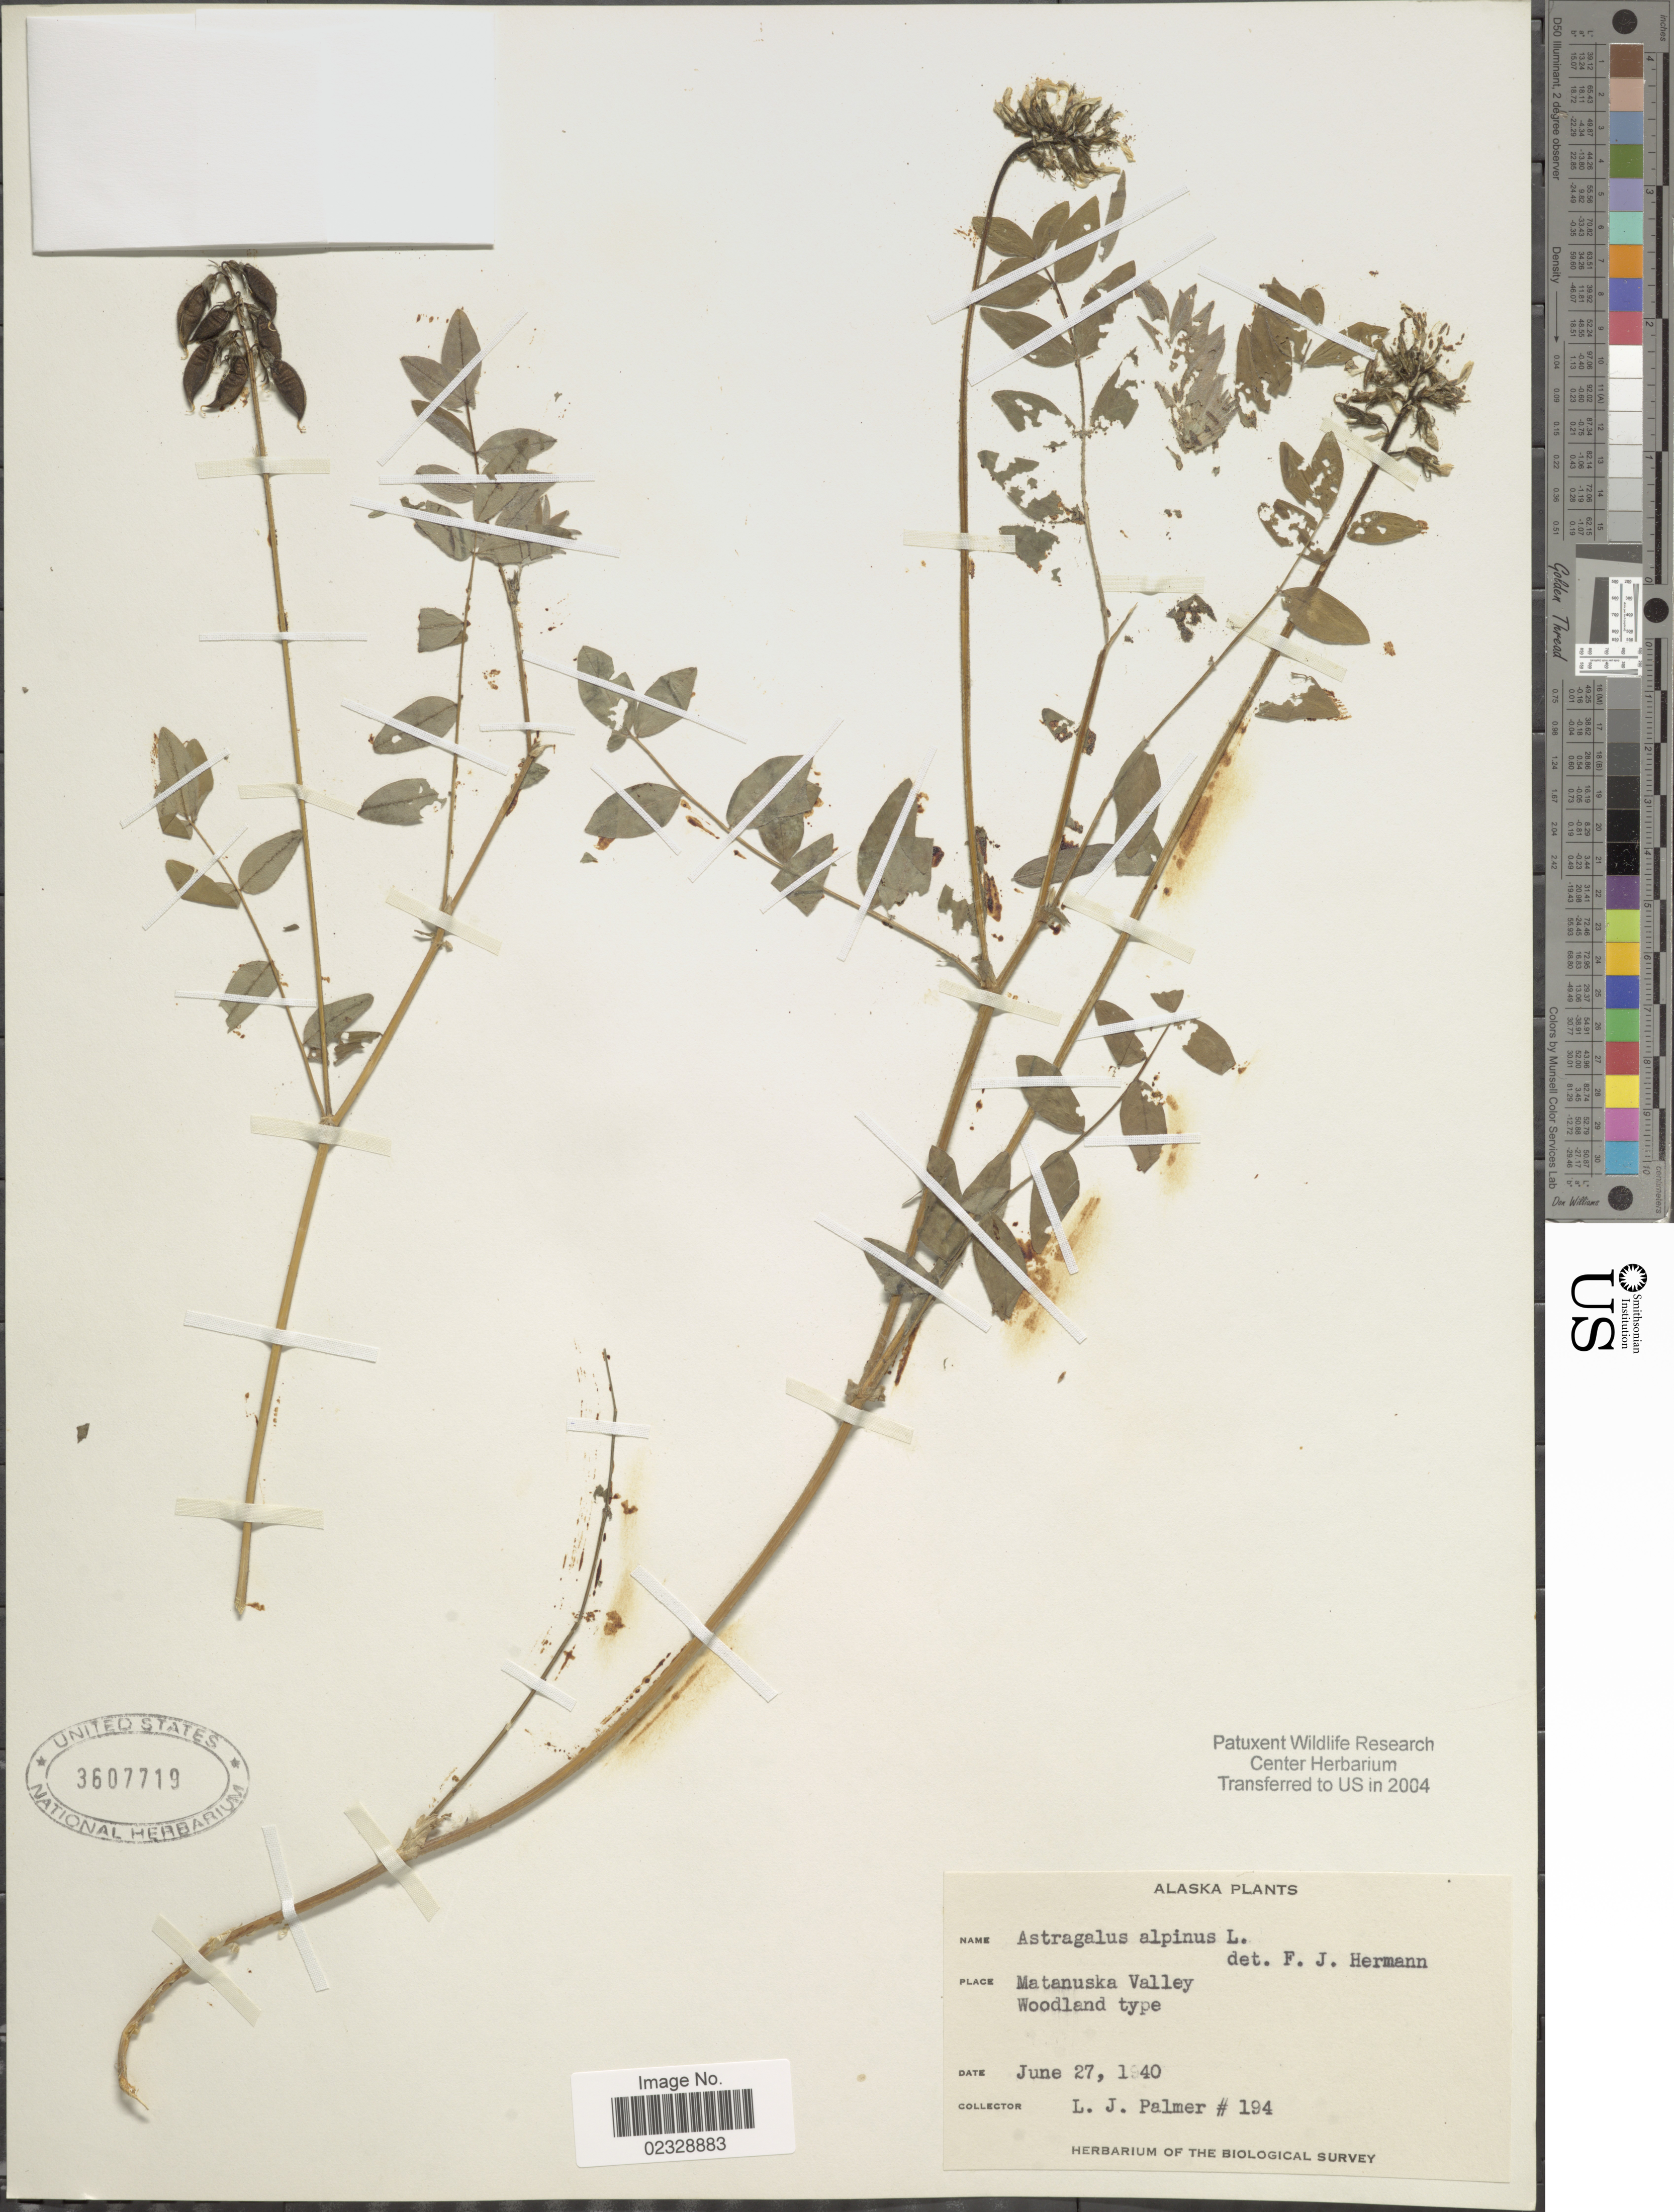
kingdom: Plantae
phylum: Tracheophyta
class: Magnoliopsida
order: Fabales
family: Fabaceae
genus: Astragalus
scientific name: Astragalus alpinus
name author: L.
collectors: L. J. Palmer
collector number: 194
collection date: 1940-06-27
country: United States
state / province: Alaska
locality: Matanuska Valley, Woodland type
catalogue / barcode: US 3607719